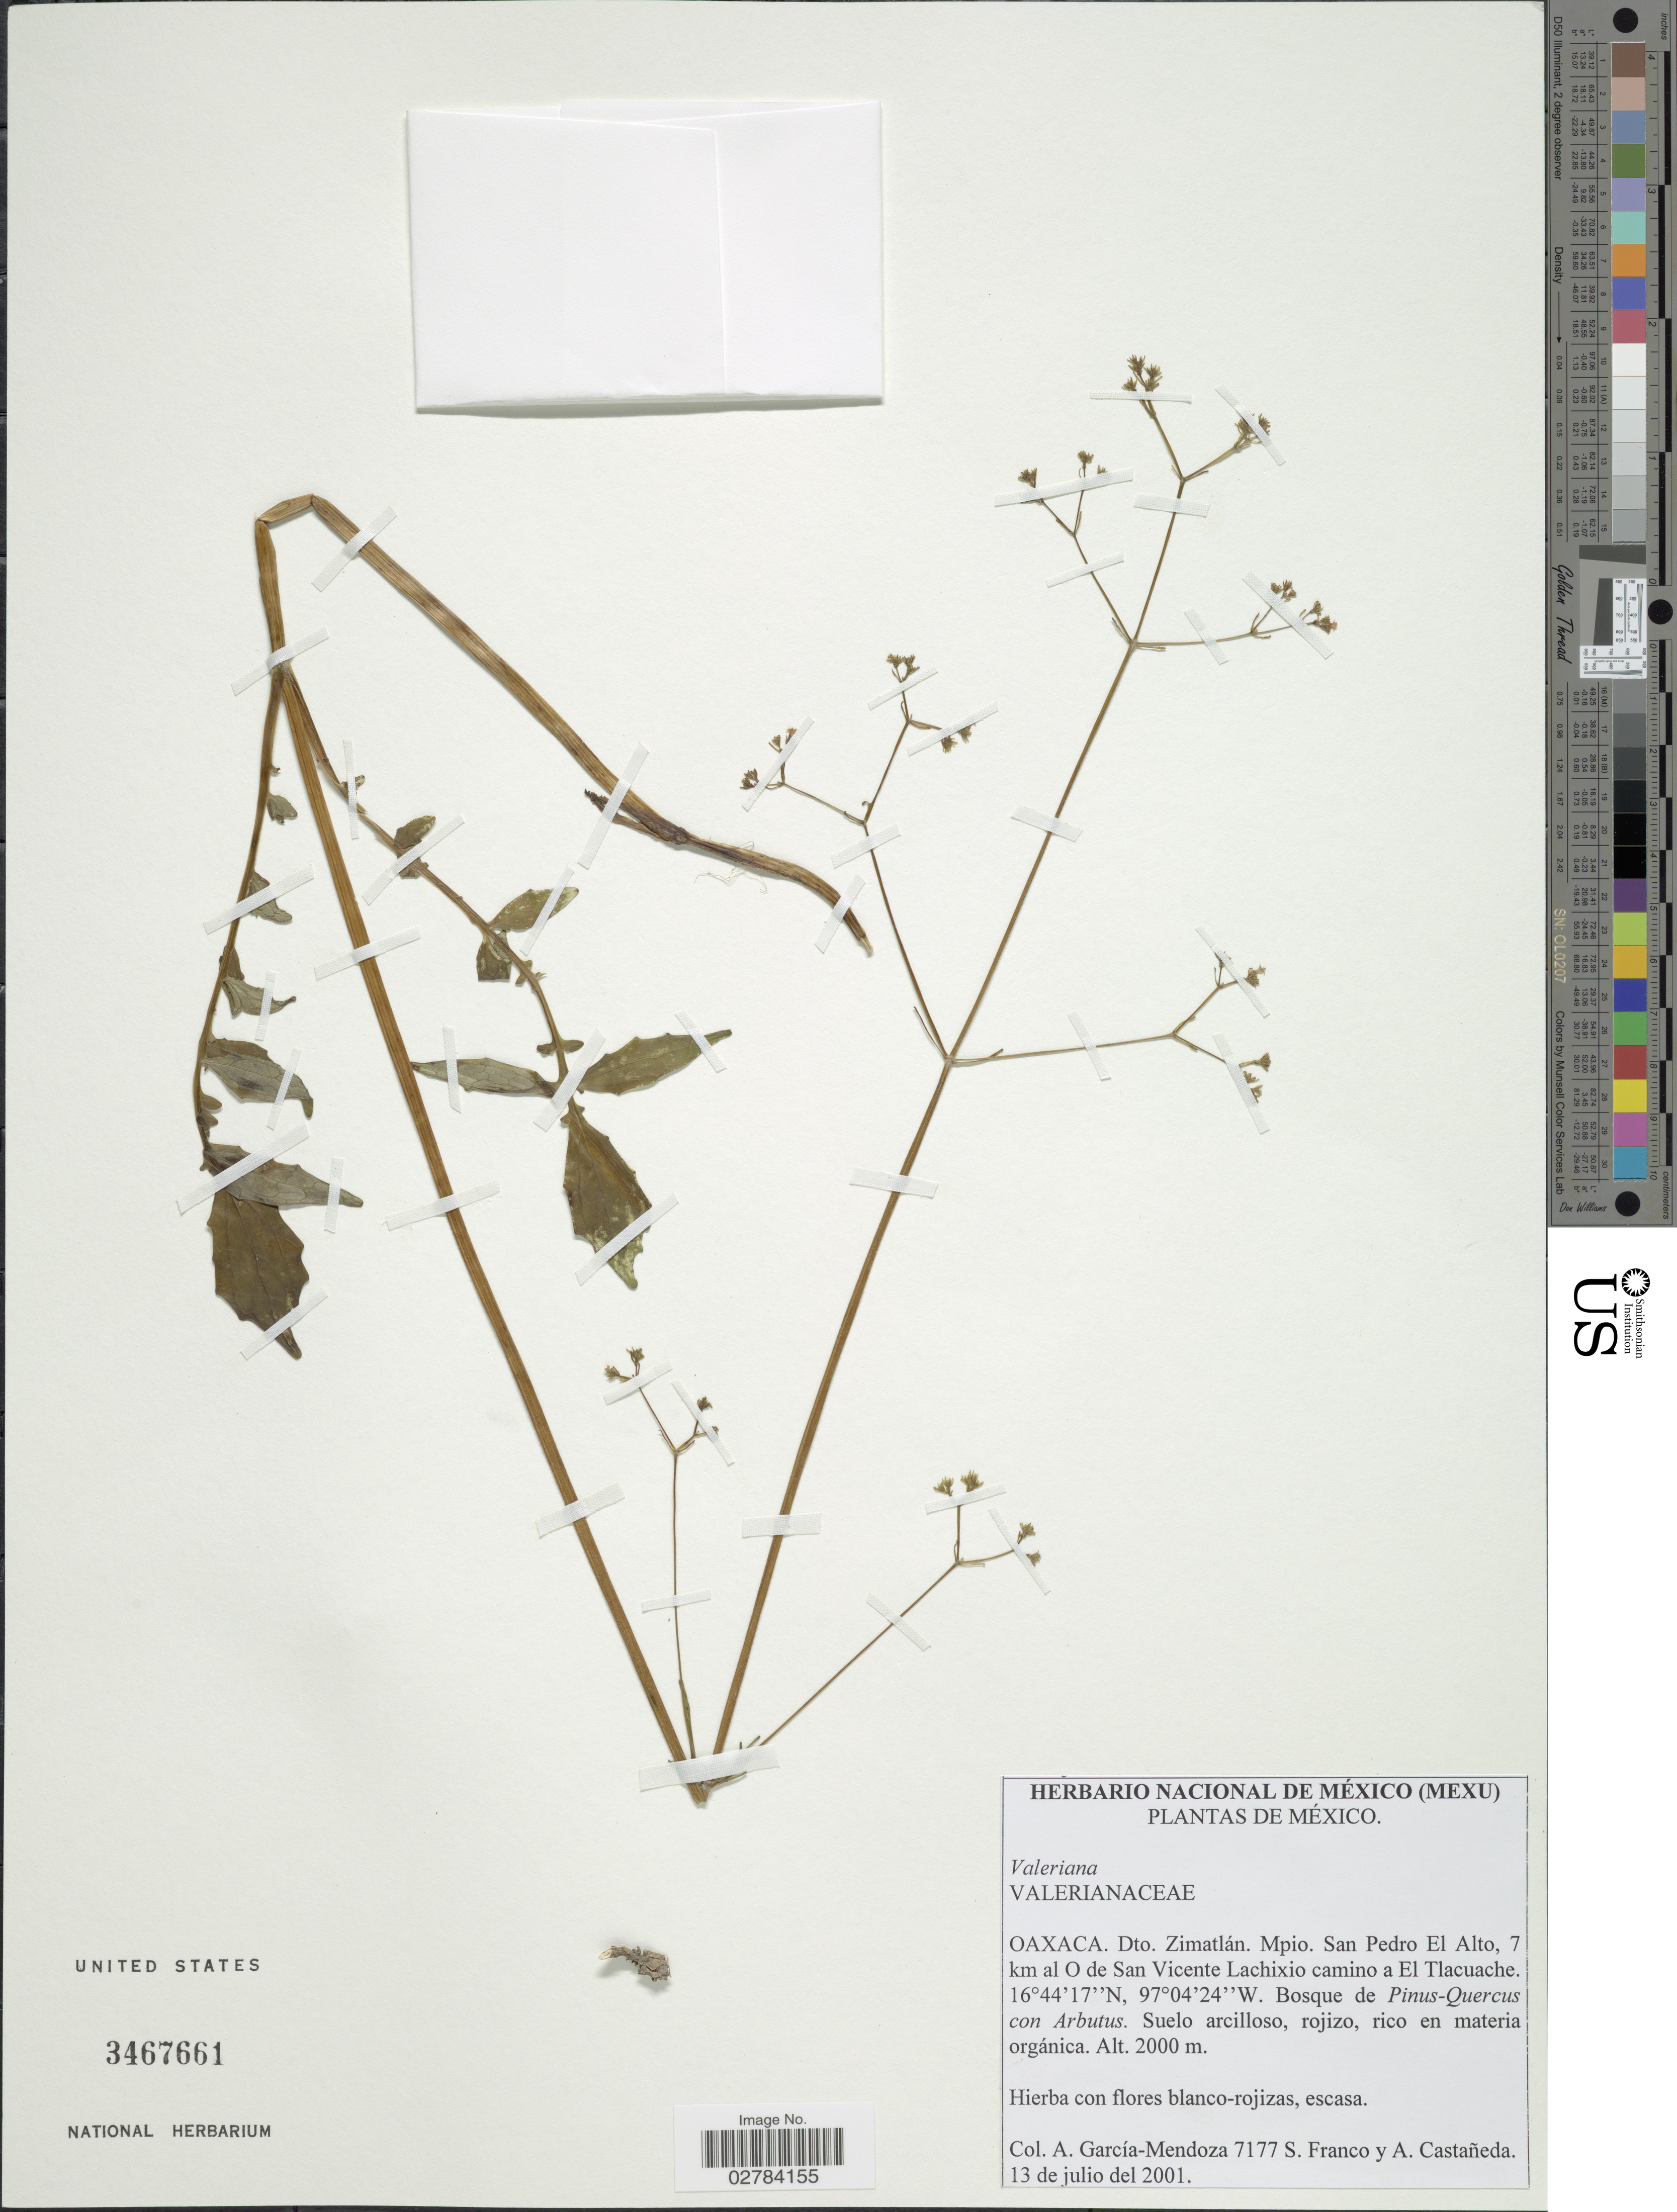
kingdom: Plantae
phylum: Tracheophyta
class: Magnoliopsida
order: Dipsacales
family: Caprifoliaceae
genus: Valeriana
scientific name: Valeriana sp.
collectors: A. García-Mendoza, S. Franco & A. Castañeda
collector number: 7177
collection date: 2001-07-13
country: Mexico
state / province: Oaxaca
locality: Dto. Zimatlán, Mpio, San Pedro El Alto, 7 km al O de San Vicente Lachixio camino a El Tlacuache.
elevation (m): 2000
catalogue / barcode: US 3467661